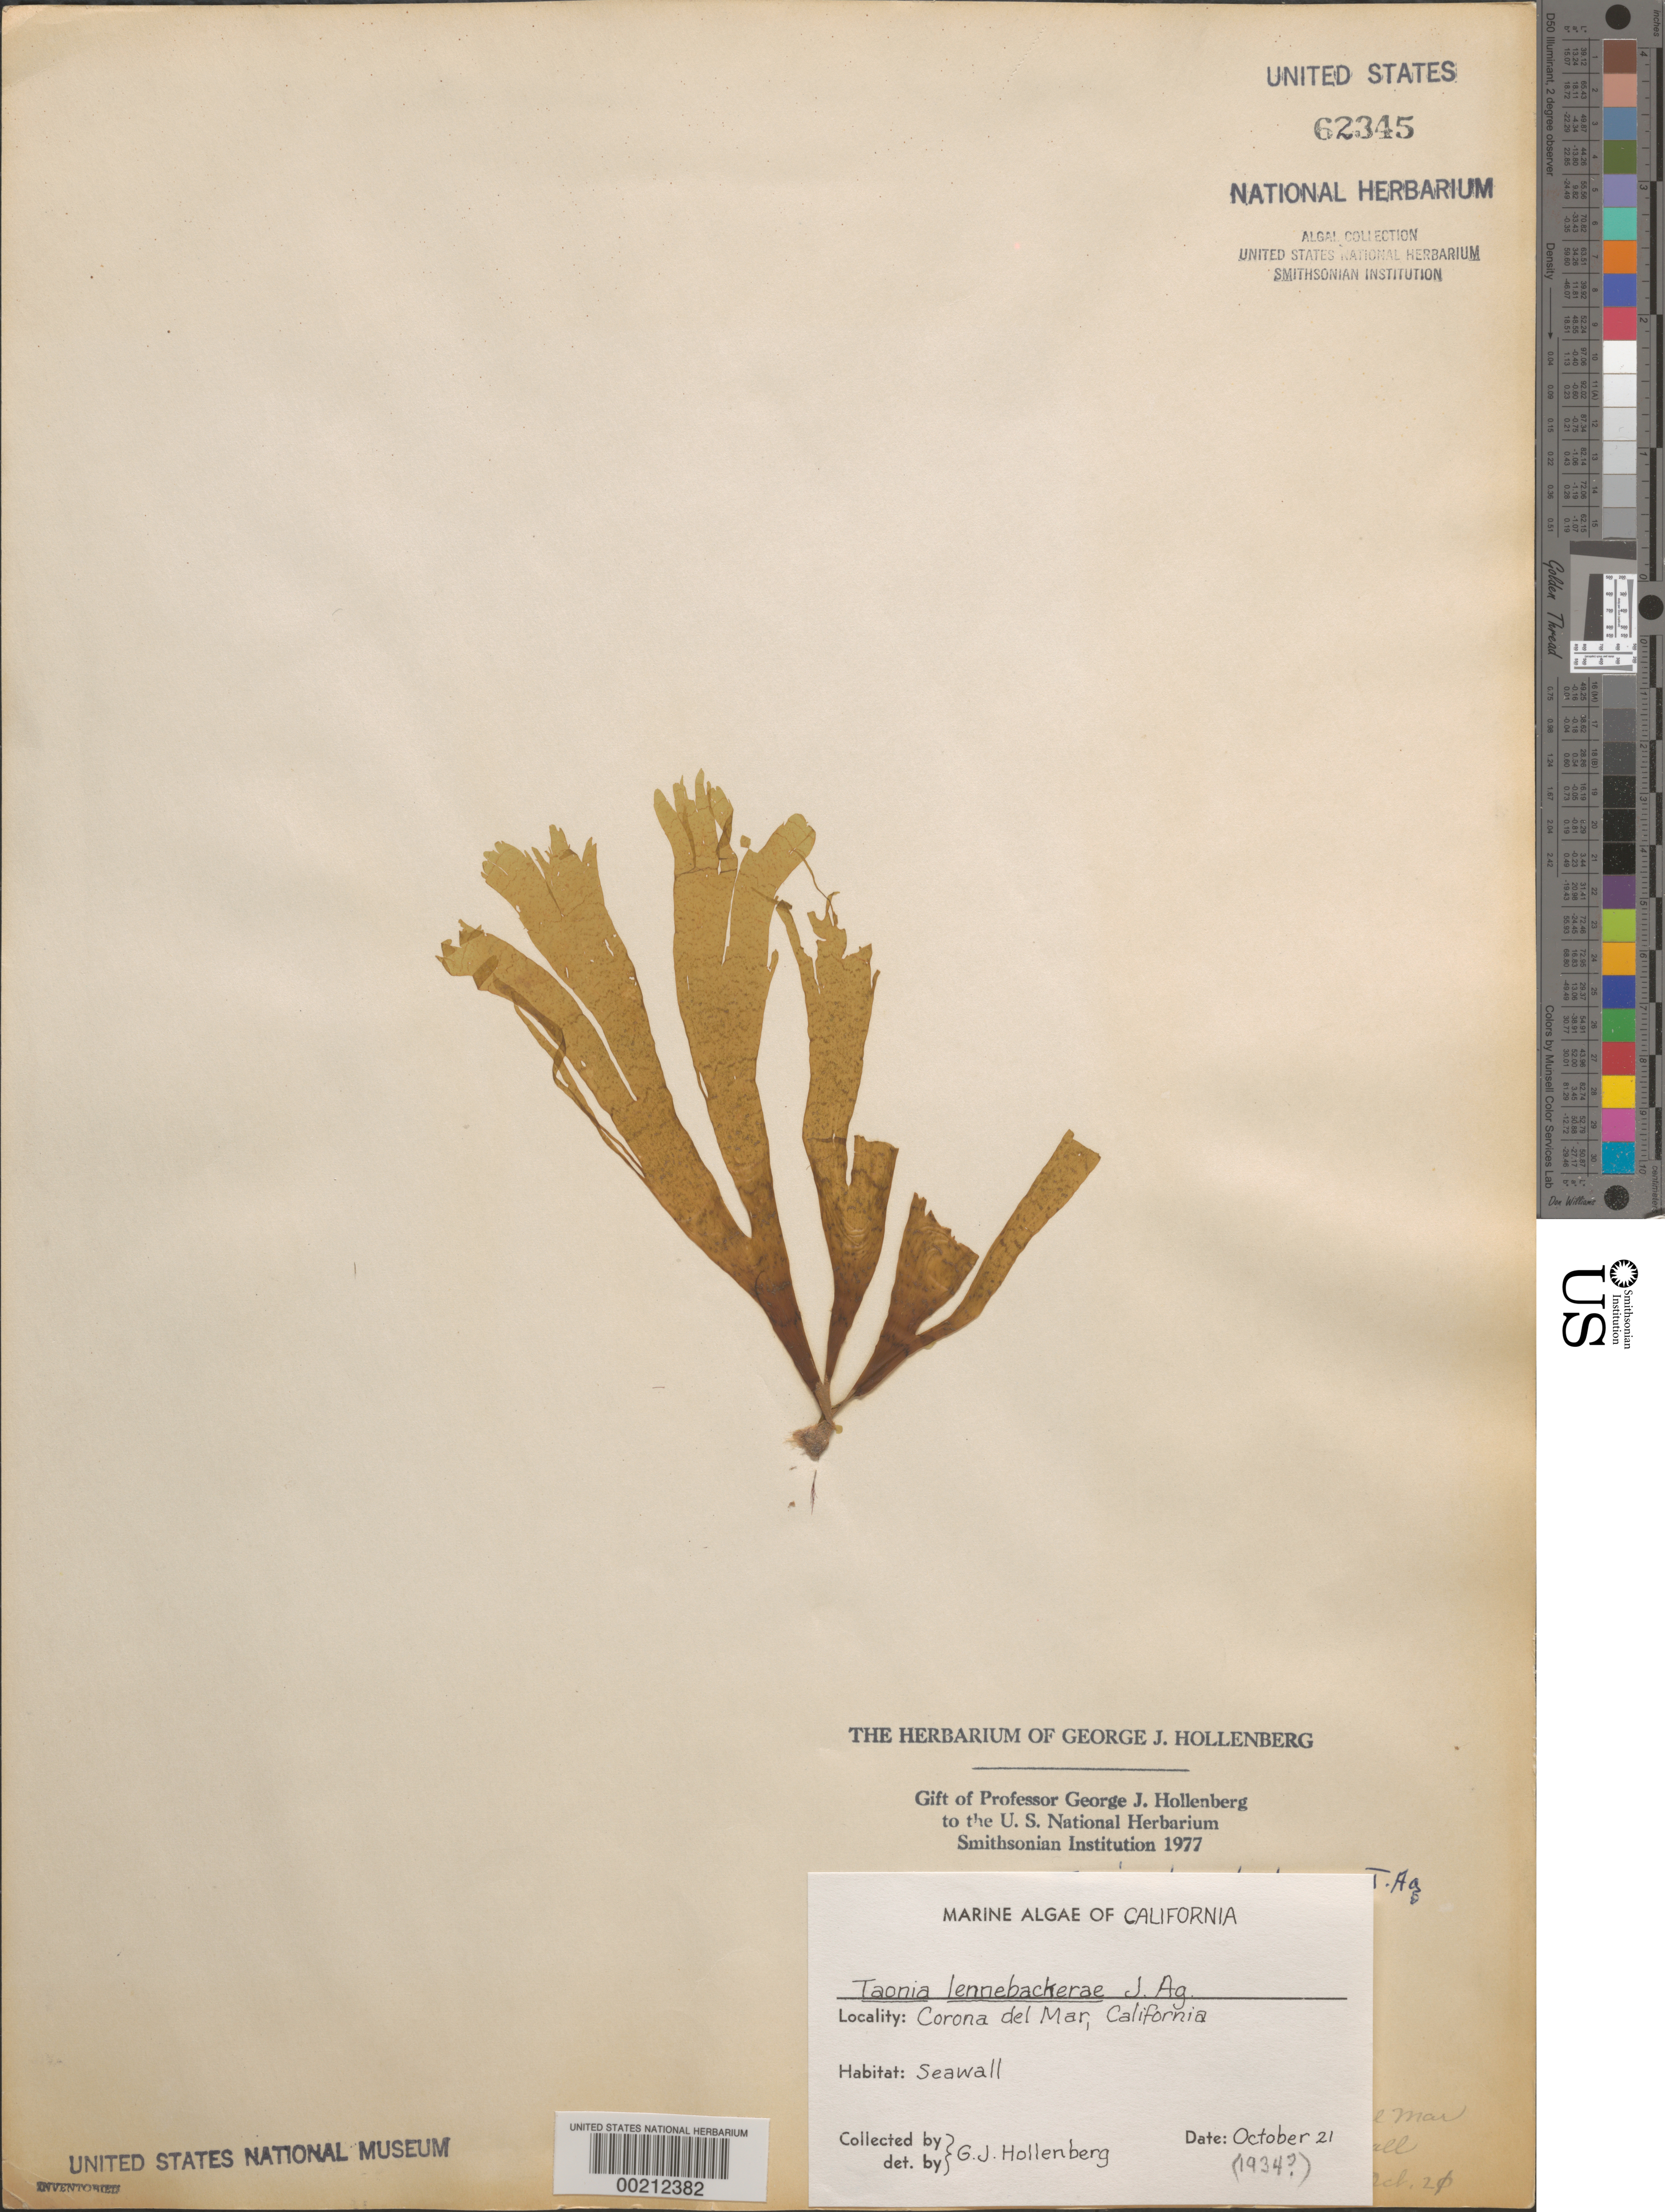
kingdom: Chromista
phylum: Ochrophyta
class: Phaeophyceae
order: Dictyotales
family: Dictyotaceae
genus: Taonia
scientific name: Taonia lennebackerae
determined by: Hollenberg, George J.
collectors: G. Hollenberg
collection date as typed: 21 Oct 1934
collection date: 1934-10-21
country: United States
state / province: California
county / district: Orange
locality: Corona del Mar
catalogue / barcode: US 62345